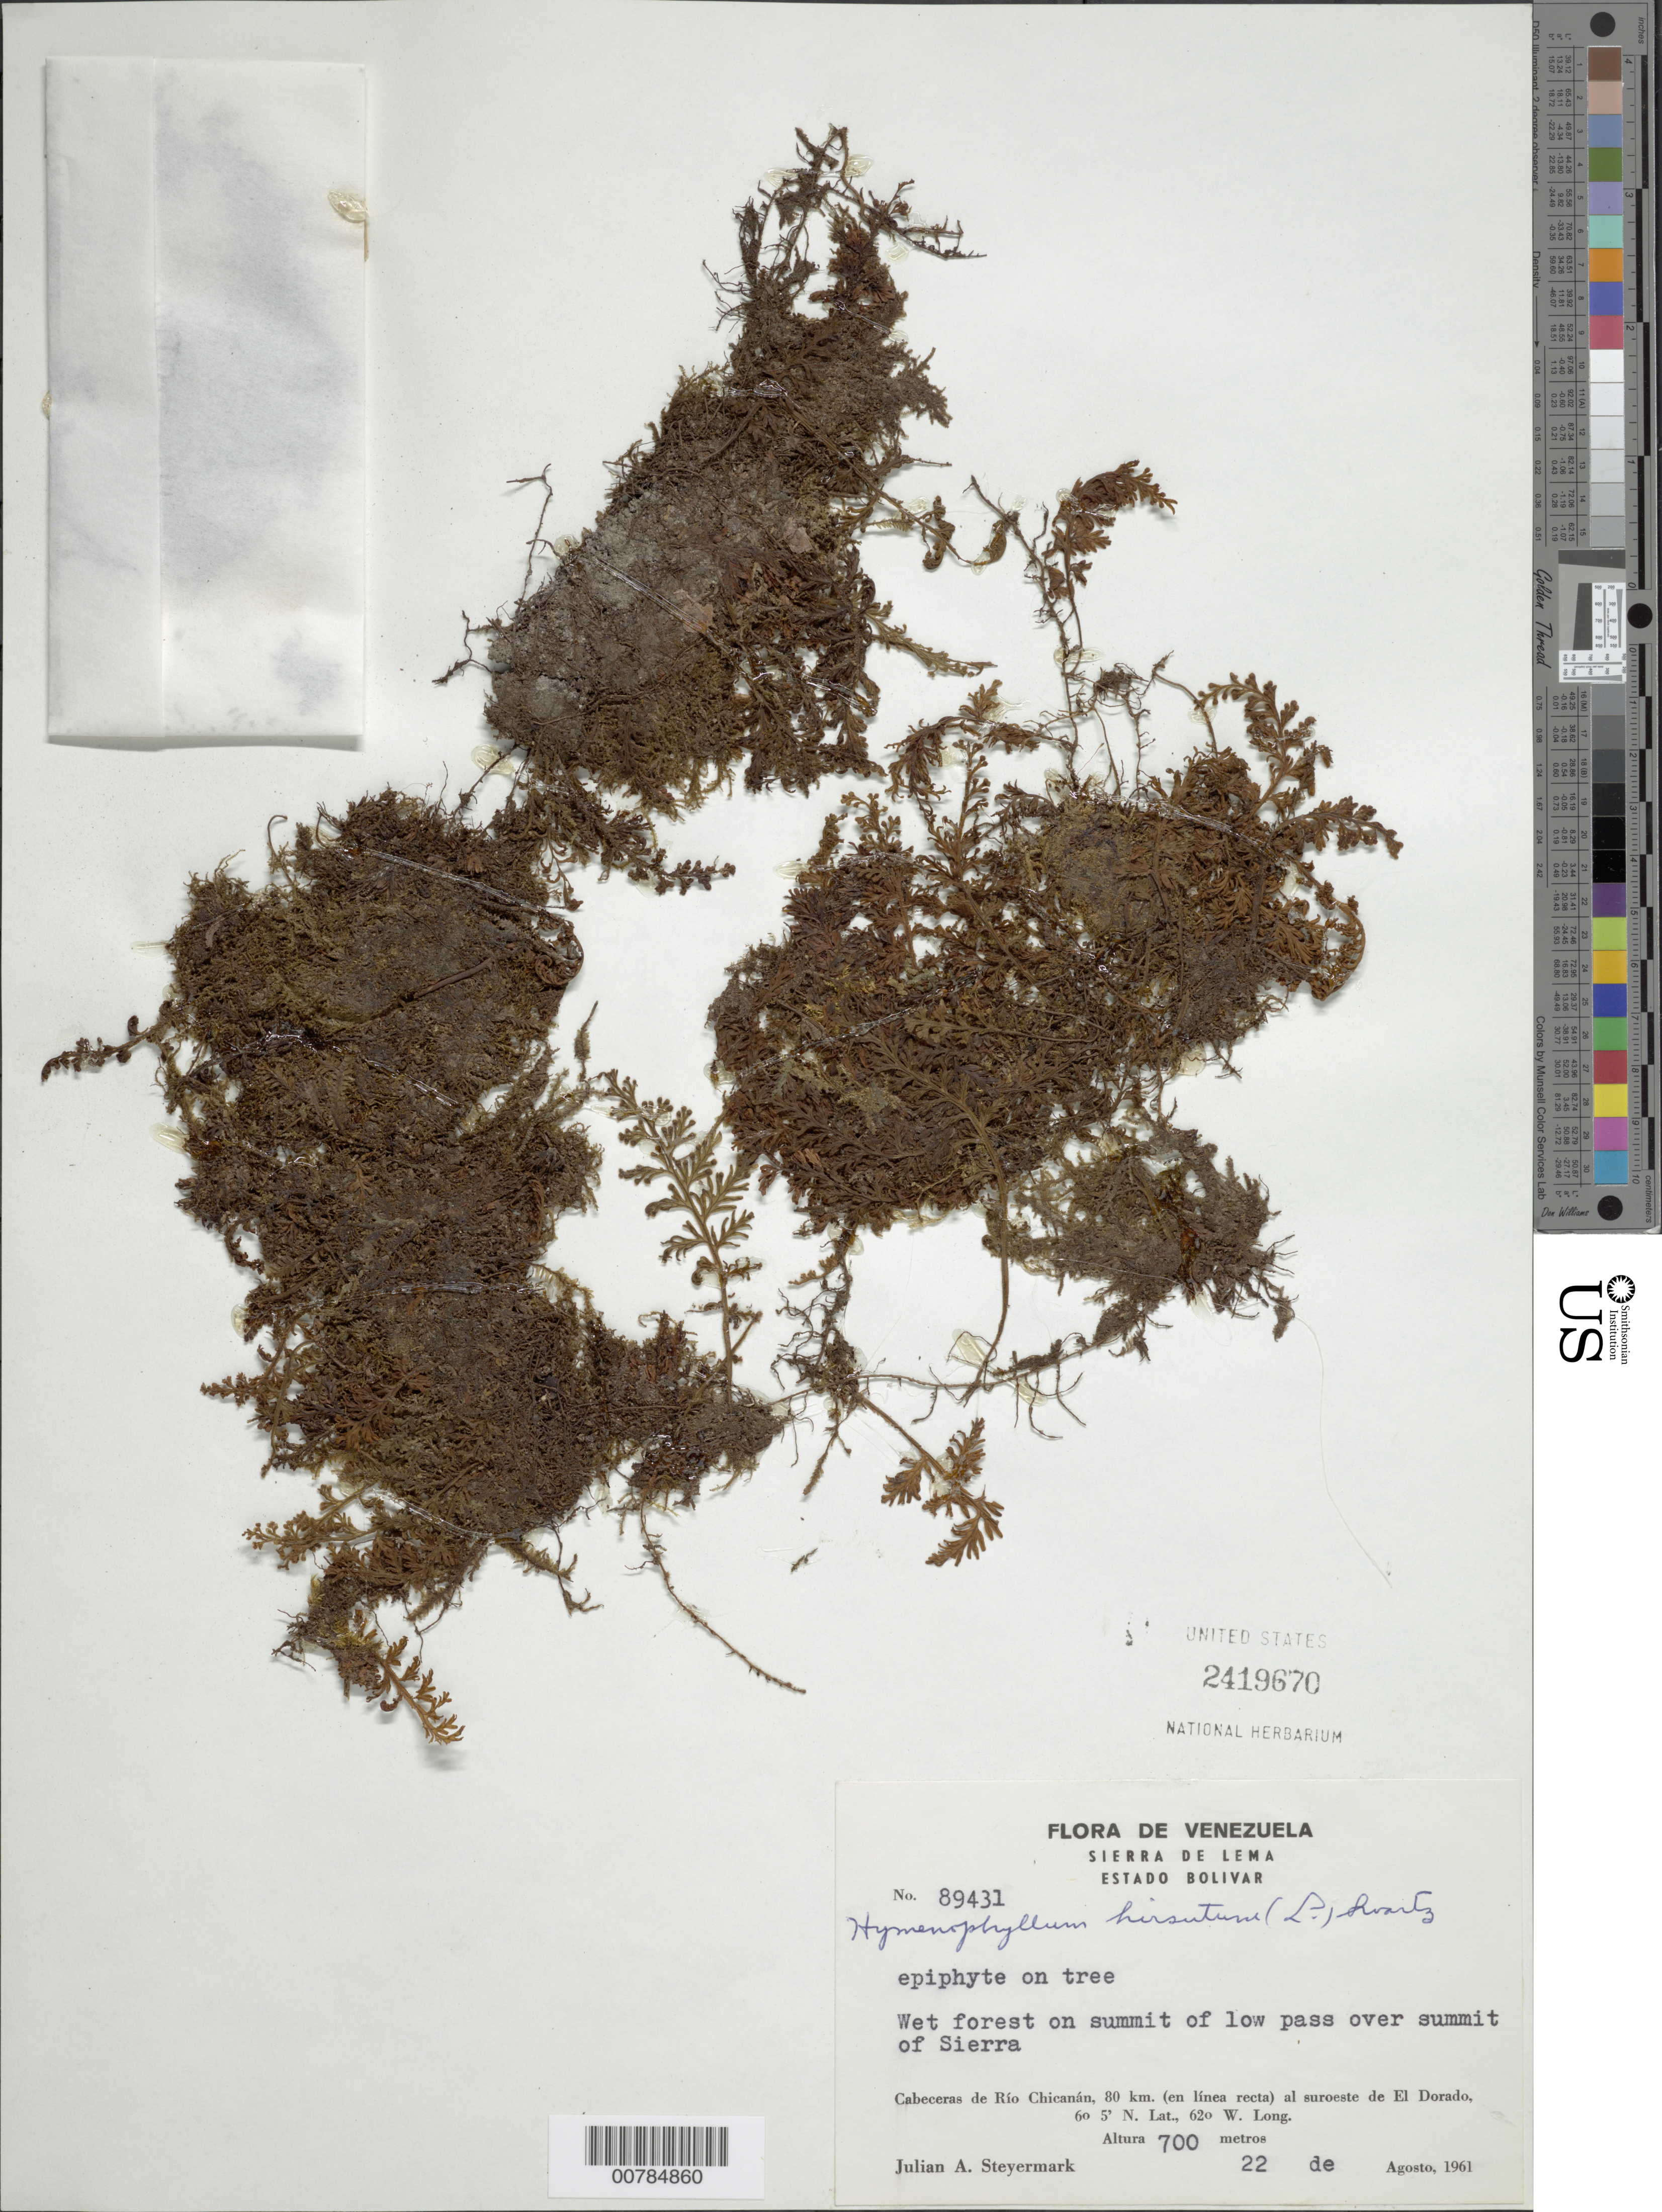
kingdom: Plantae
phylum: Tracheophyta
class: Polypodiopsida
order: Hymenophyllales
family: Hymenophyllaceae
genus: Hymenophyllum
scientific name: Hymenophyllum hirsutum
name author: (L.) Sw.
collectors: J. Steyermark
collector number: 89431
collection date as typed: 22-Aug-61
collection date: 1961-08-22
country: Venezuela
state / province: Bolívar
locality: Sierra de Lema; Cabeceras de Río Chicanán, 80 km (in a straight line) to southwest of El Dorado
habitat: Wet forest on summit of low pass over summit of Sierra; on tree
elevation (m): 700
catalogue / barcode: US 2419670